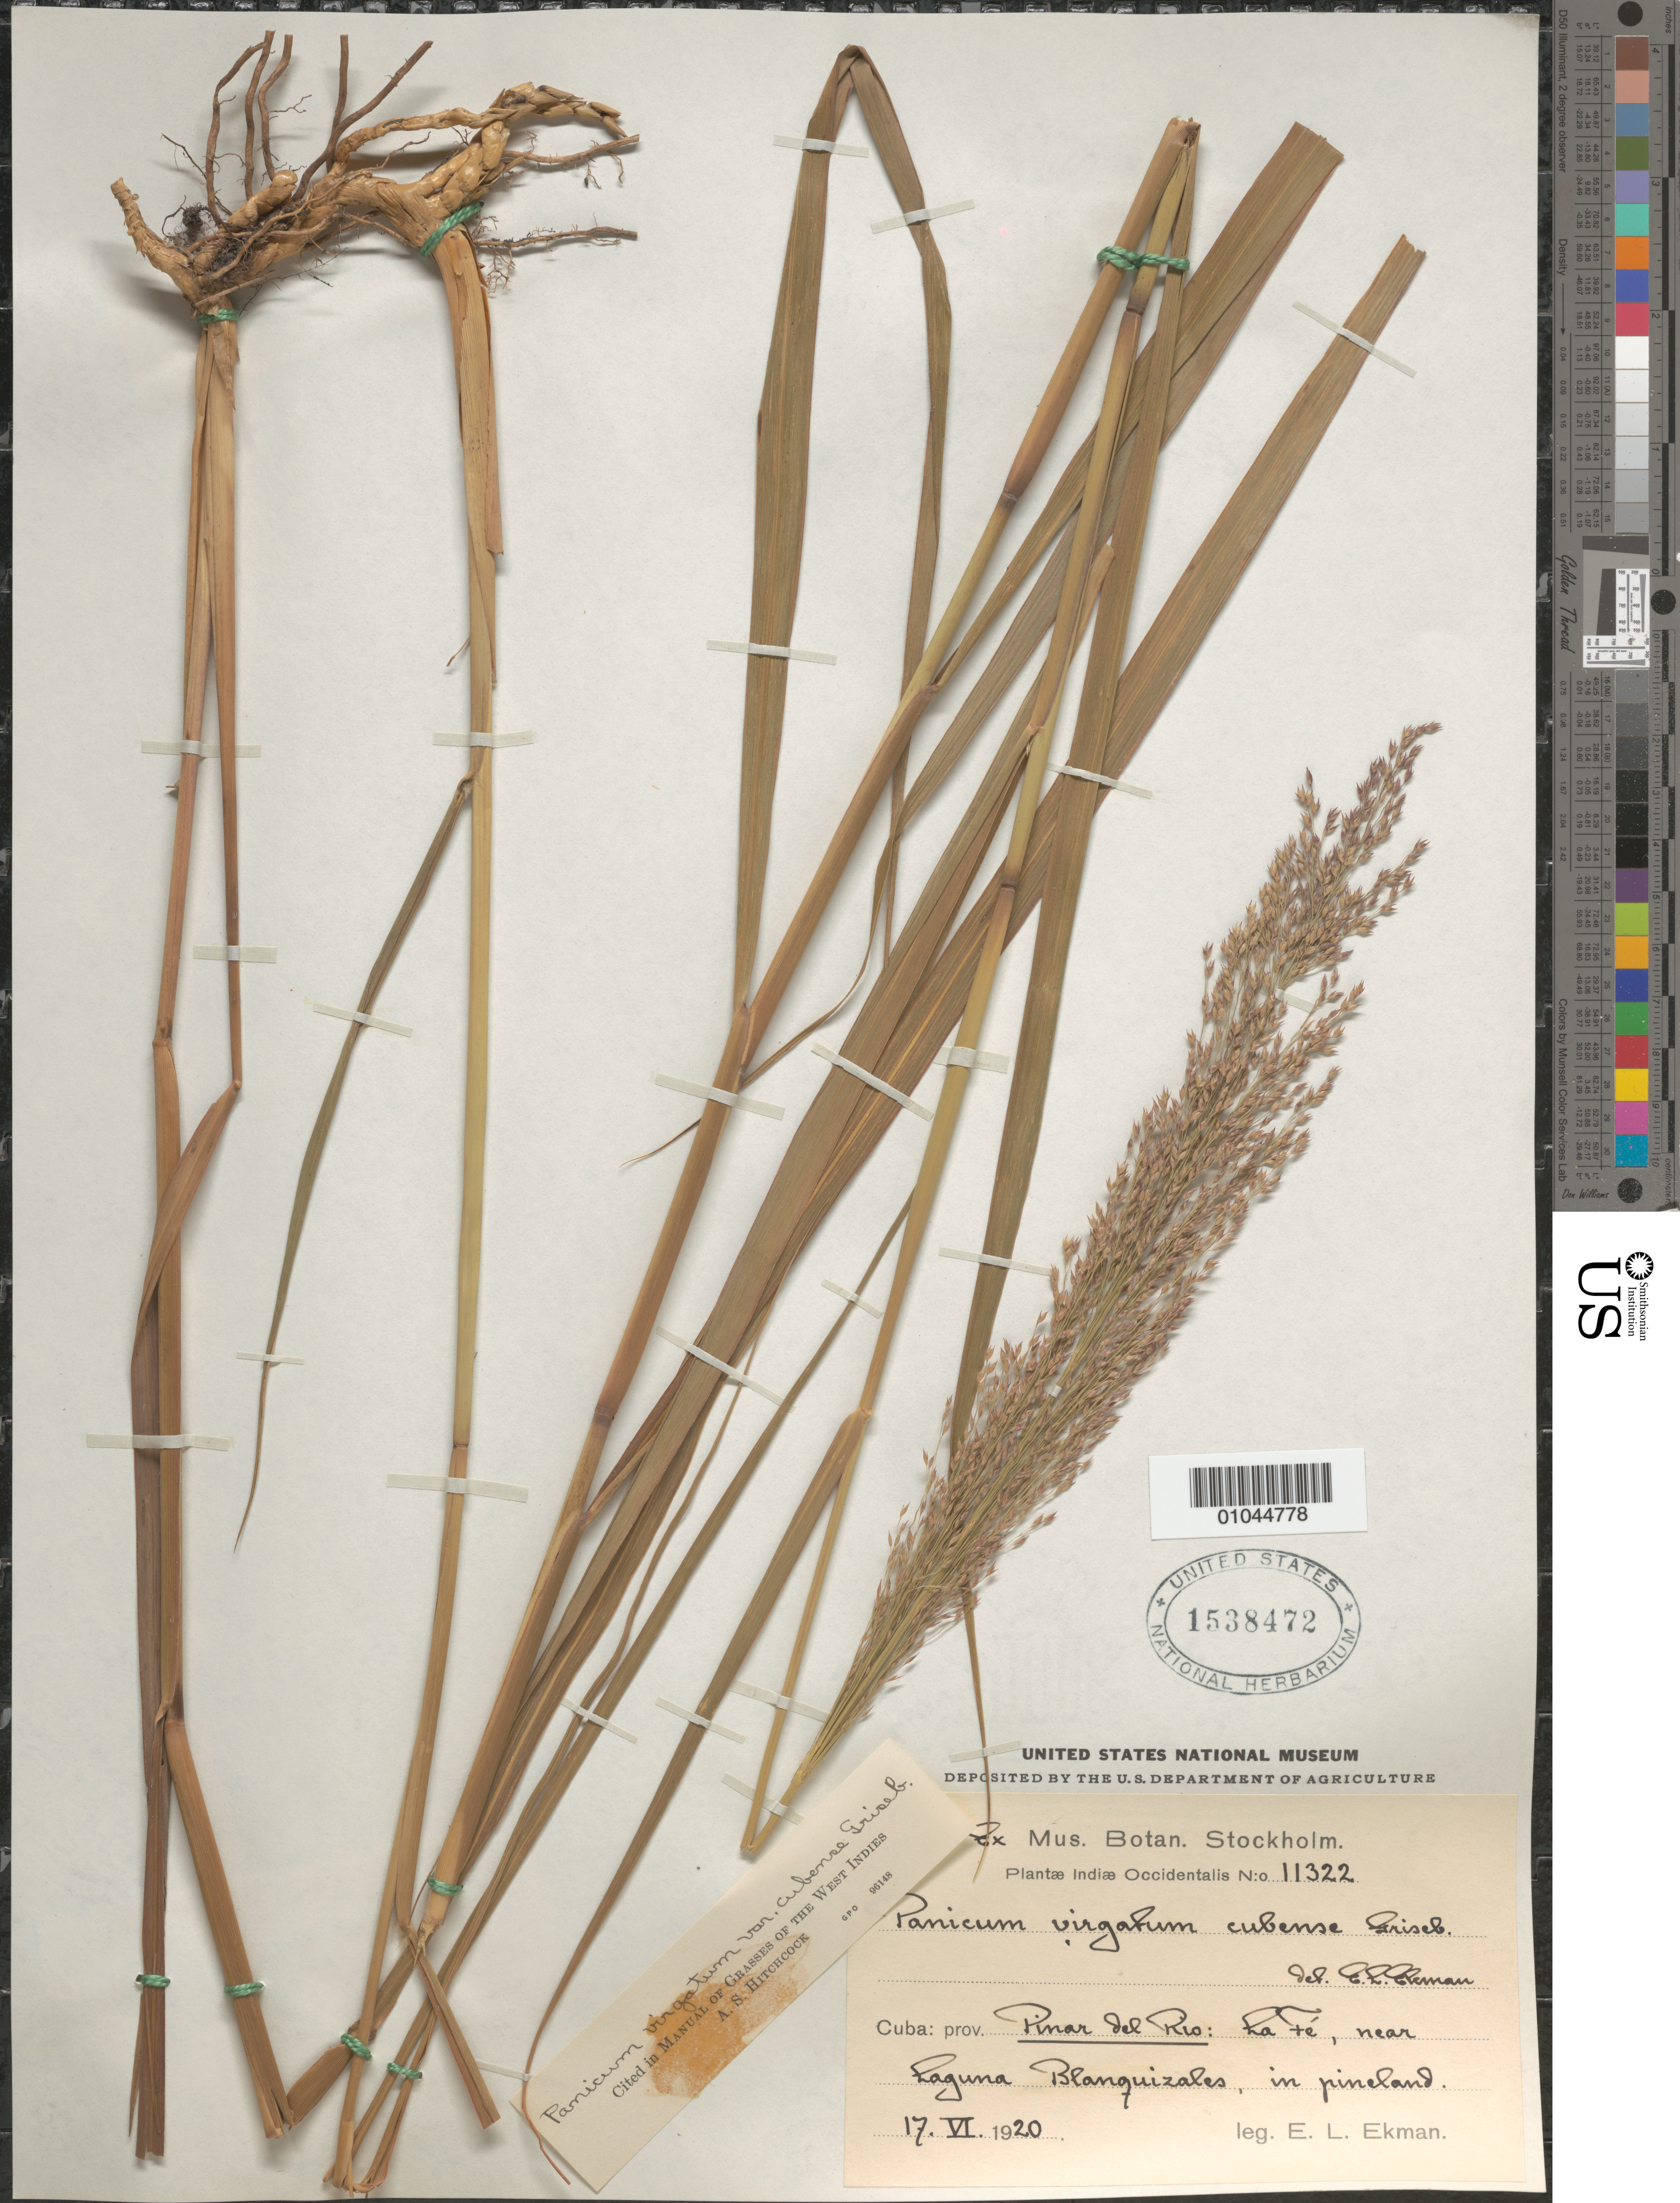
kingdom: Plantae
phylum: Tracheophyta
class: Liliopsida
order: Poales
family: Poaceae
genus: Panicum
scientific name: Panicum virgatum var. cubense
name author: Griseb.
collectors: E. L. Ekman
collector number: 11322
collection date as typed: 17 Jun 1920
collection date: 1920-06-17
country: Cuba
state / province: Pinar del Rio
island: Cuba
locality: Near Laguna Blanquizales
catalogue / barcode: US 1538472